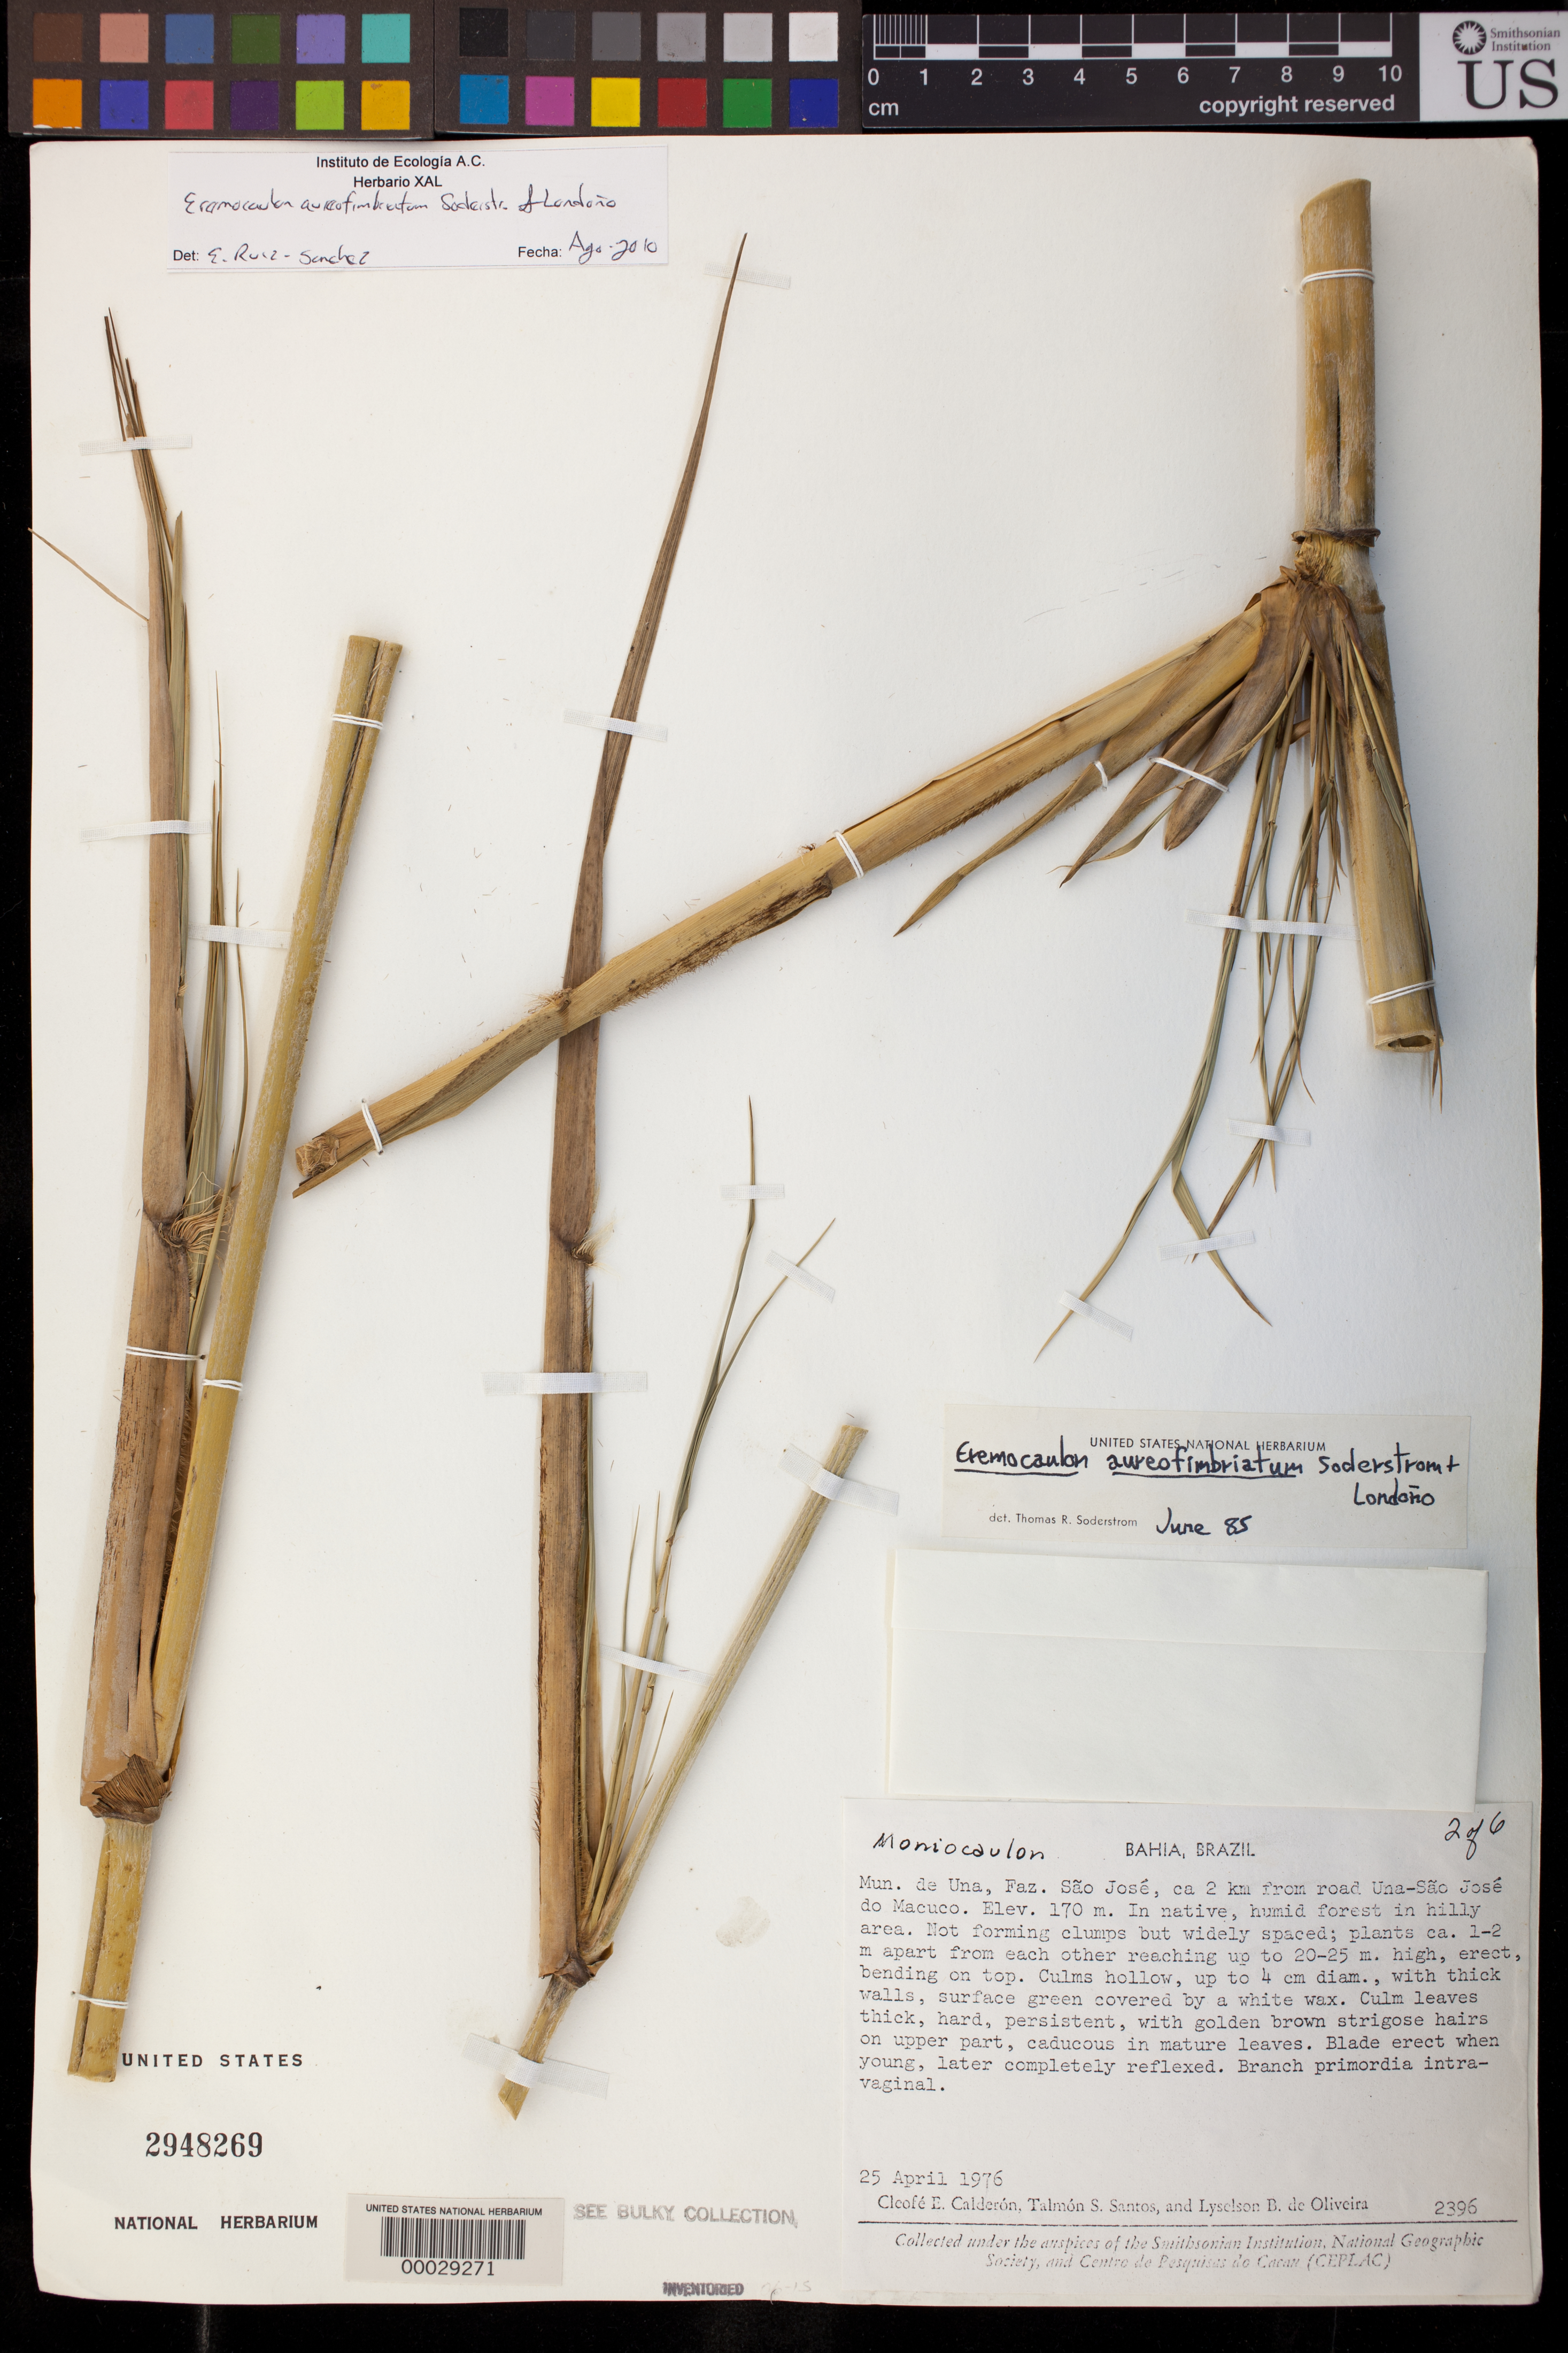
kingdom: Plantae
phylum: Tracheophyta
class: Liliopsida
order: Poales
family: Poaceae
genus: Eremocaulon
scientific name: Eremocaulon aureofimbriatum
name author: Soderstr. & Londoño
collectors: C. E. Calderón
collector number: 2396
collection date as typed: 25 Apr 1976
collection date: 1976-04-25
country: Brazil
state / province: Bahia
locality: Una mun., faz. sao jose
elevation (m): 170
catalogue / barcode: US 2948269